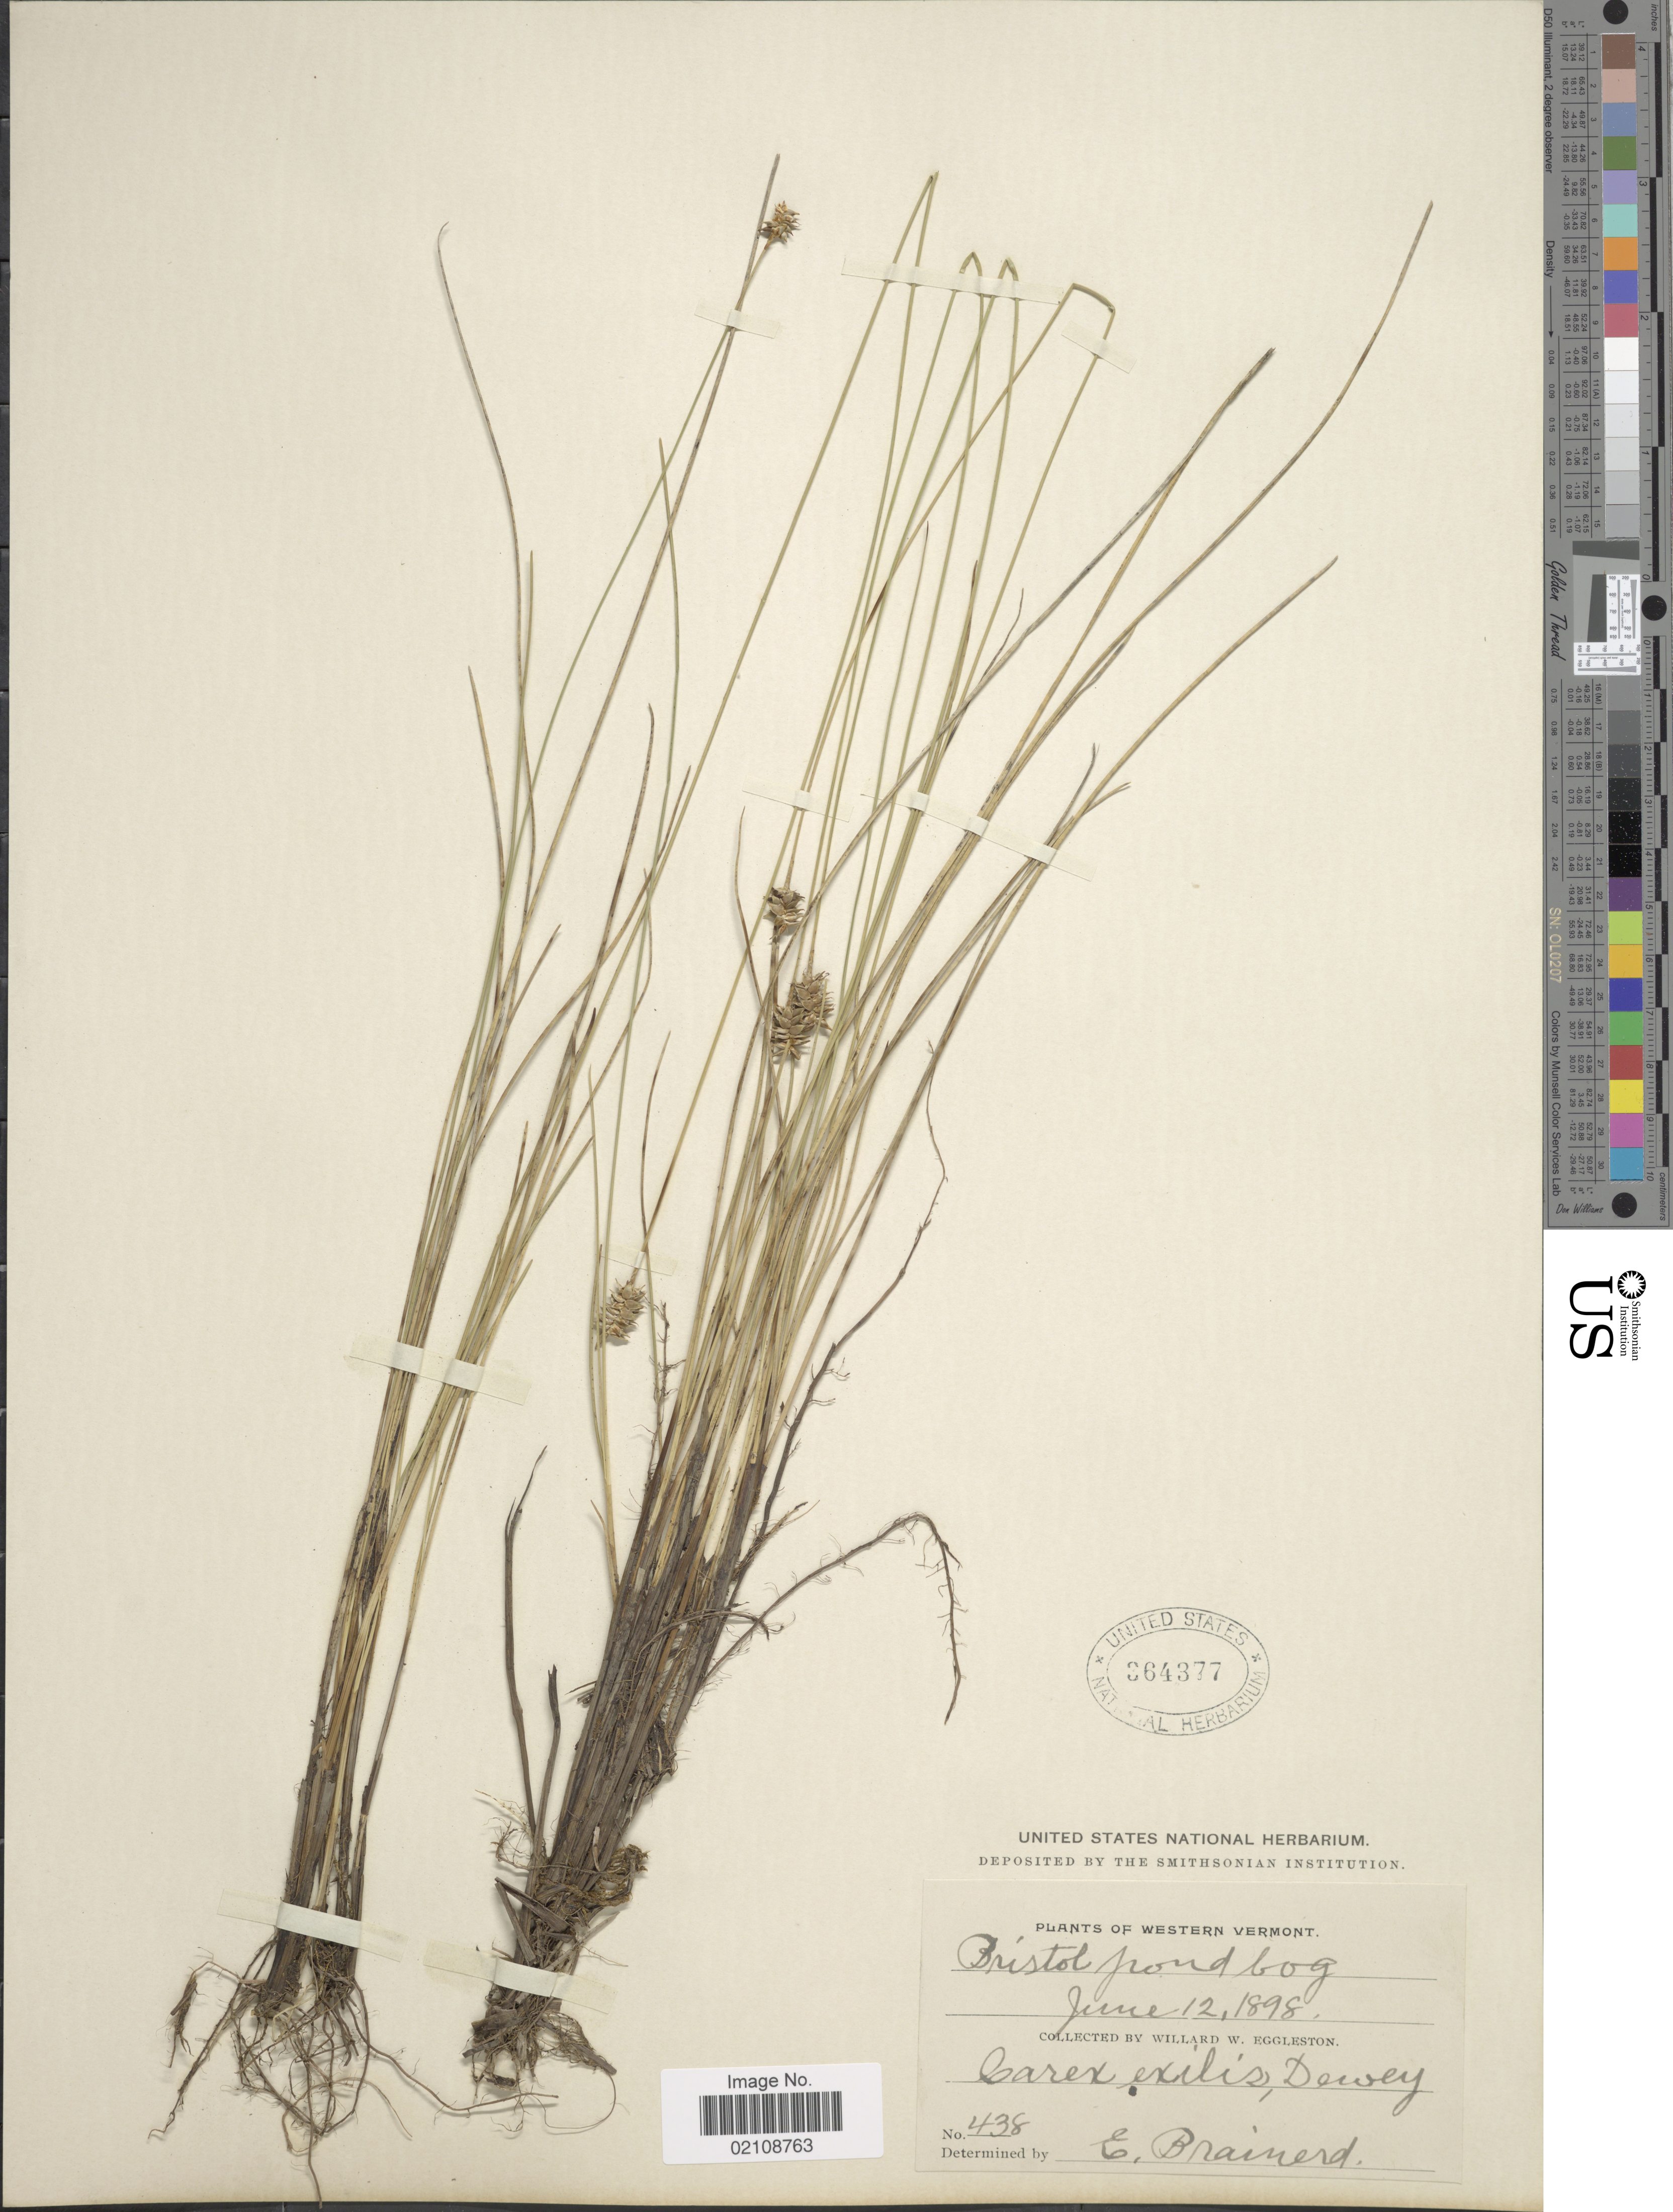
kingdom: Plantae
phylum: Tracheophyta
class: Liliopsida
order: Poales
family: Cyperaceae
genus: Carex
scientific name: Carex exilis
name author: Dewey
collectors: W. W. Eggleston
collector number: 438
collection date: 1898-06-12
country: United States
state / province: Vermont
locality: Western Vermont, Bristol pond bog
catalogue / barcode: US 364377